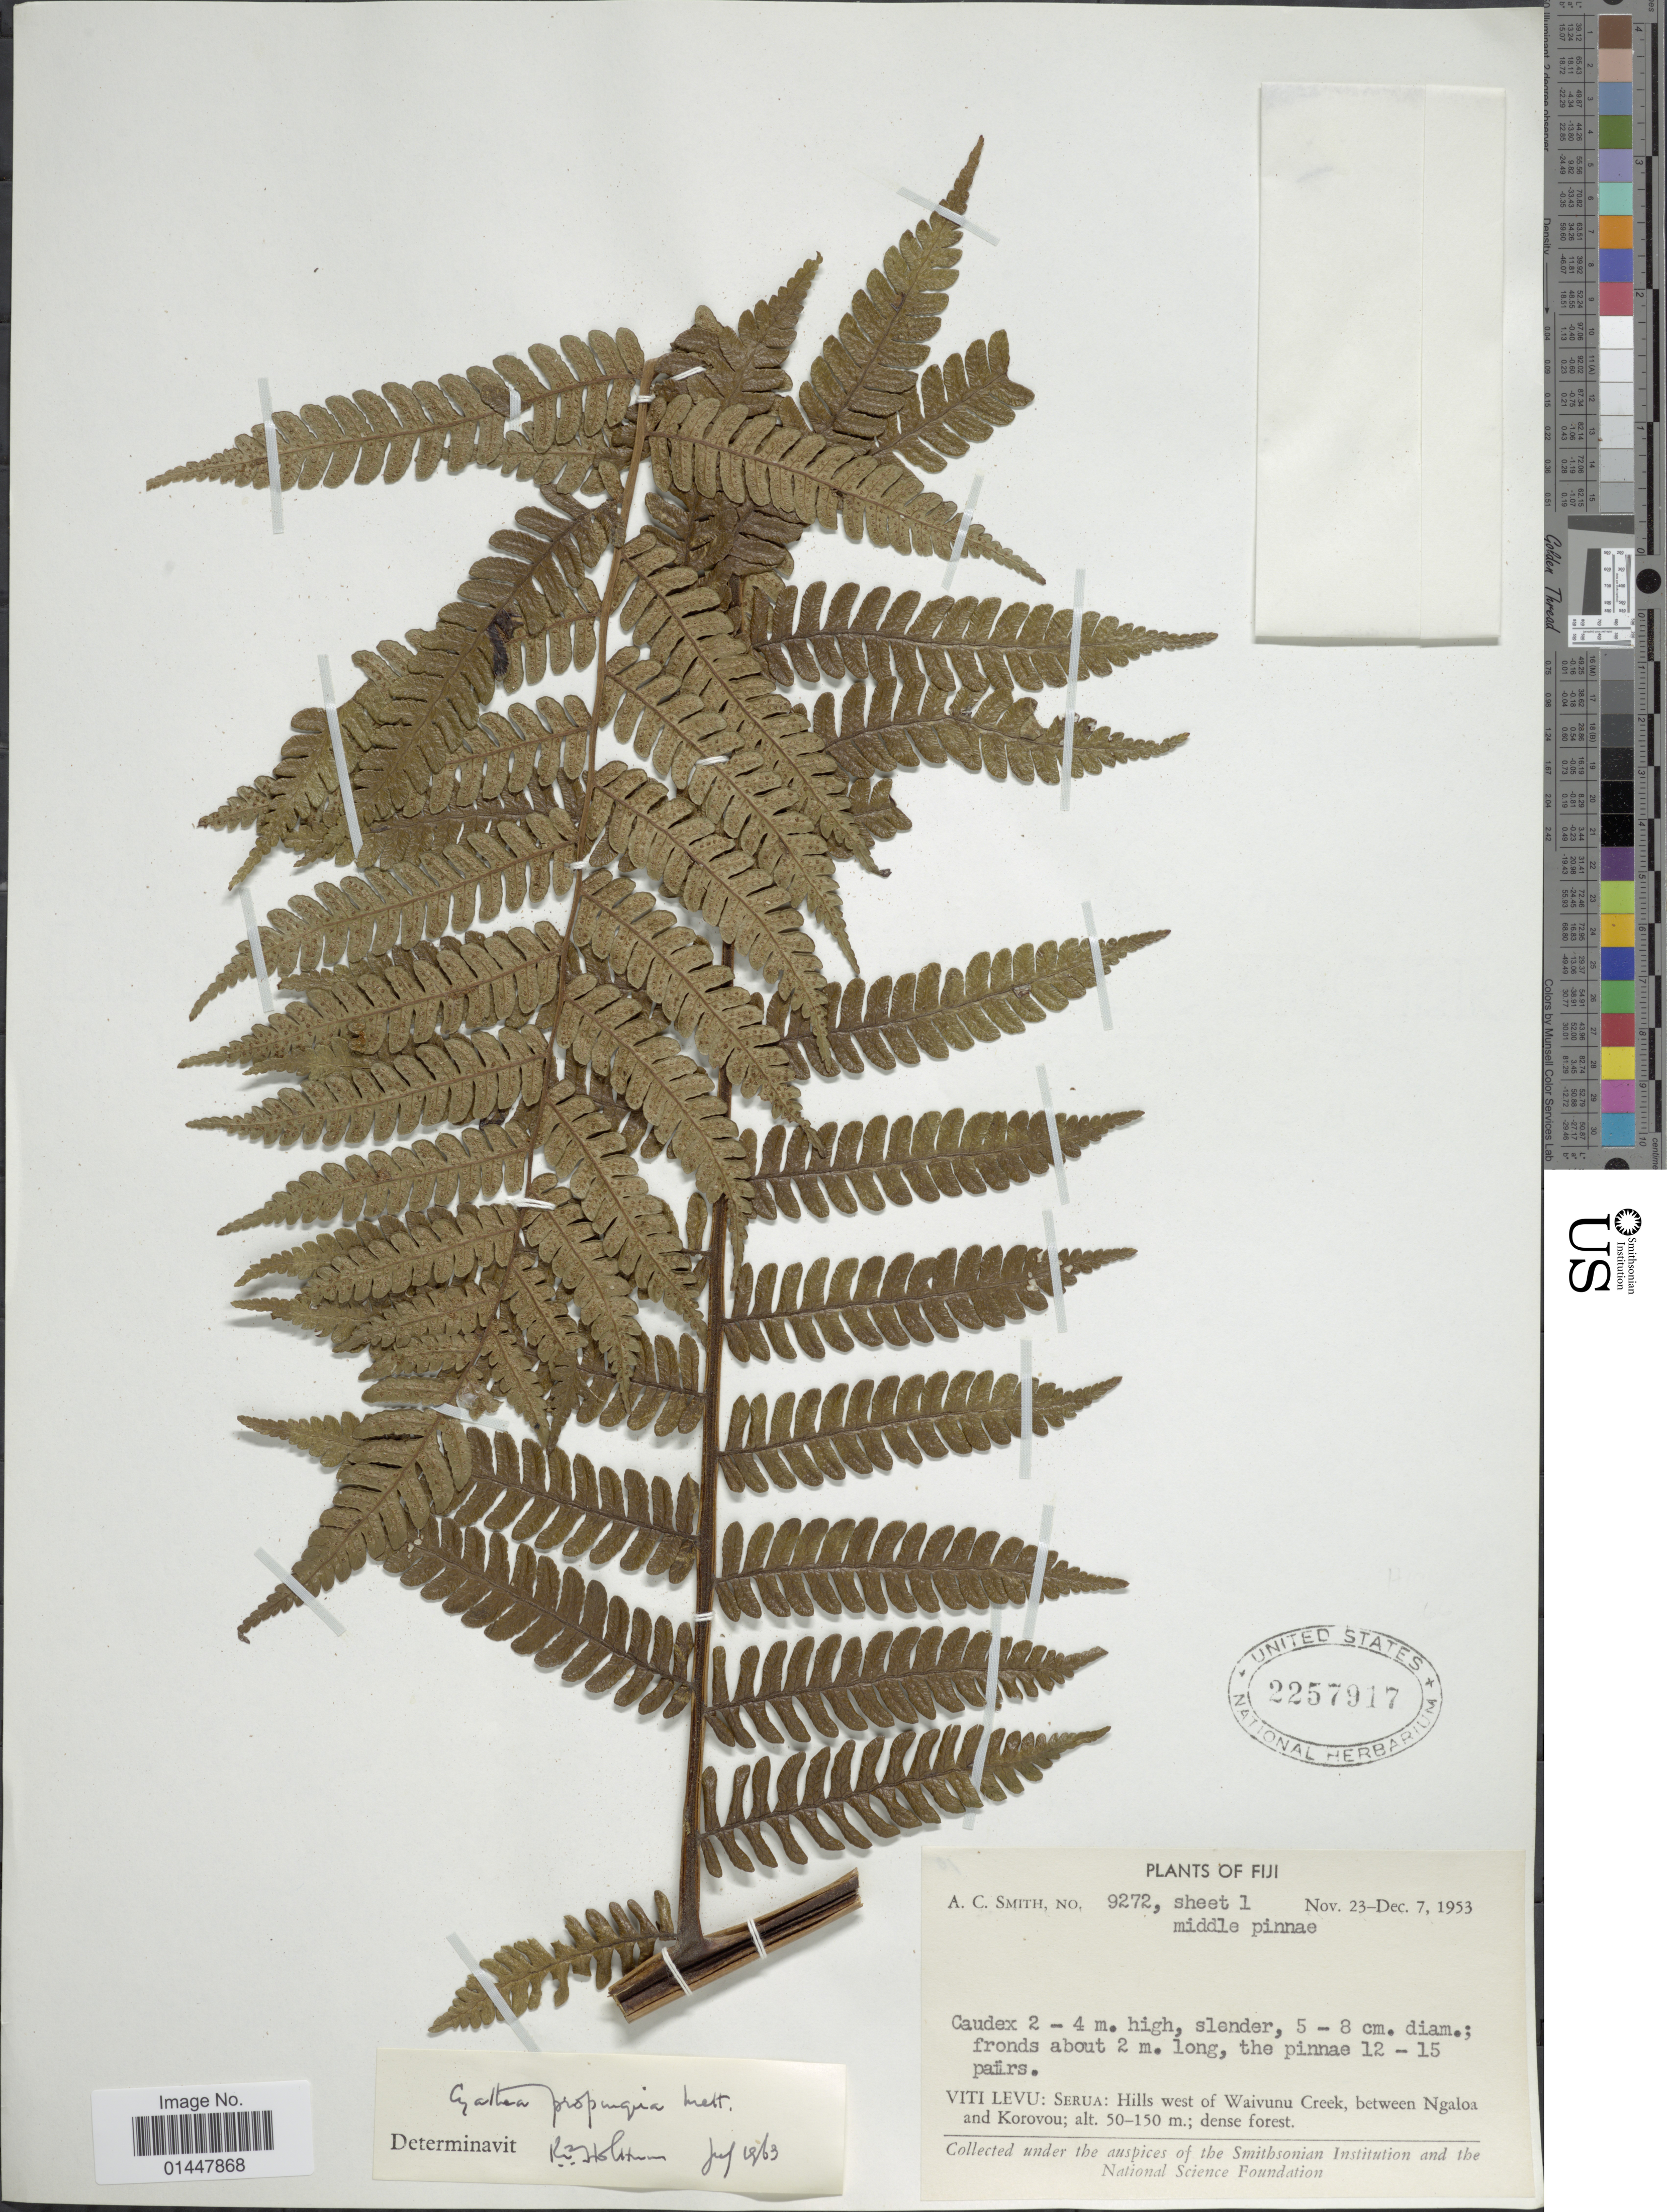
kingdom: Plantae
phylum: Tracheophyta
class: Polypodiopsida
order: Cyatheales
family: Cyatheaceae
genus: Sphaeropteris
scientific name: Sphaeropteris propinqua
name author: (Mett.) R.M. Tryon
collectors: A. C. Smith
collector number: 9272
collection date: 1953-11-23/1953-12-07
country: Fiji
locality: Viti Levu, Serua, Hills west of Waivunu Creek, between Ngaloa and Korovou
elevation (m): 50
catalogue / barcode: US 2257917